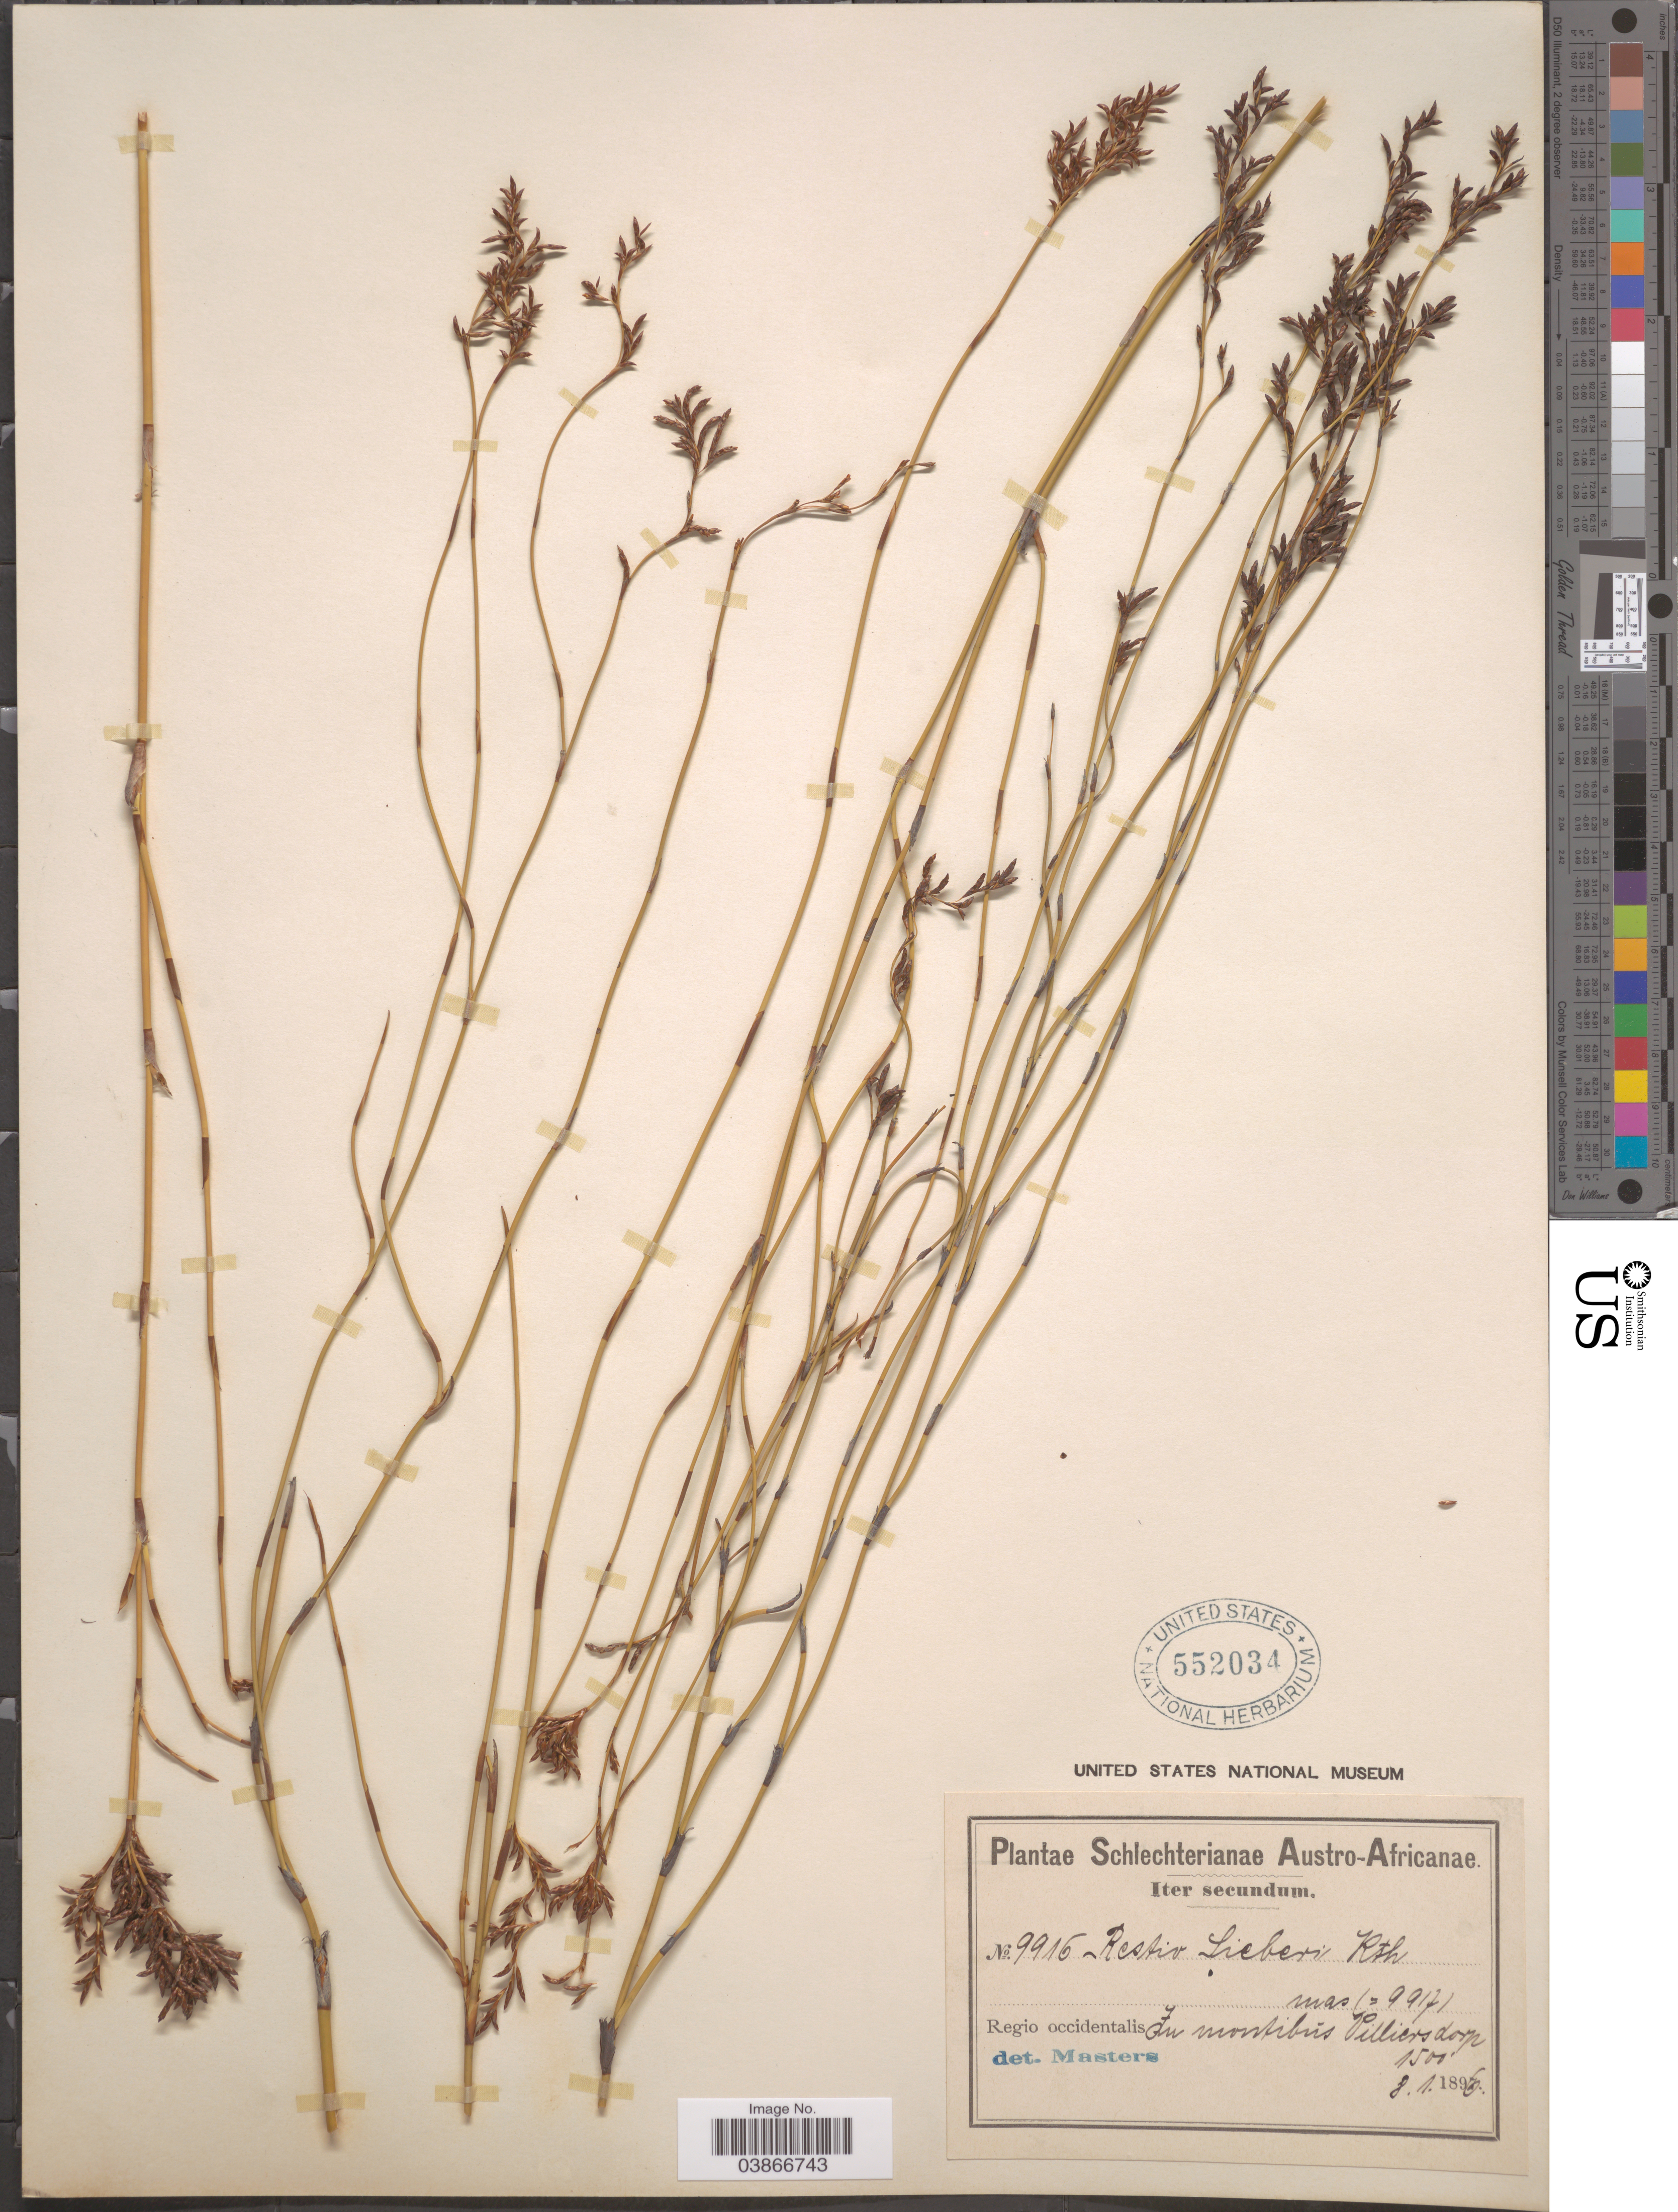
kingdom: Plantae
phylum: Tracheophyta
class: Liliopsida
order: Poales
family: Restionaceae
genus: Restio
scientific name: Restio sieberi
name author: Kunth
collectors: Schlechter, --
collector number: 9916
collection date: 1896-01-08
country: South Africa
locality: Austro-Africanæ. Regio occidentalis In montibus Villiersdorp.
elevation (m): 457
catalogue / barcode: US 552034